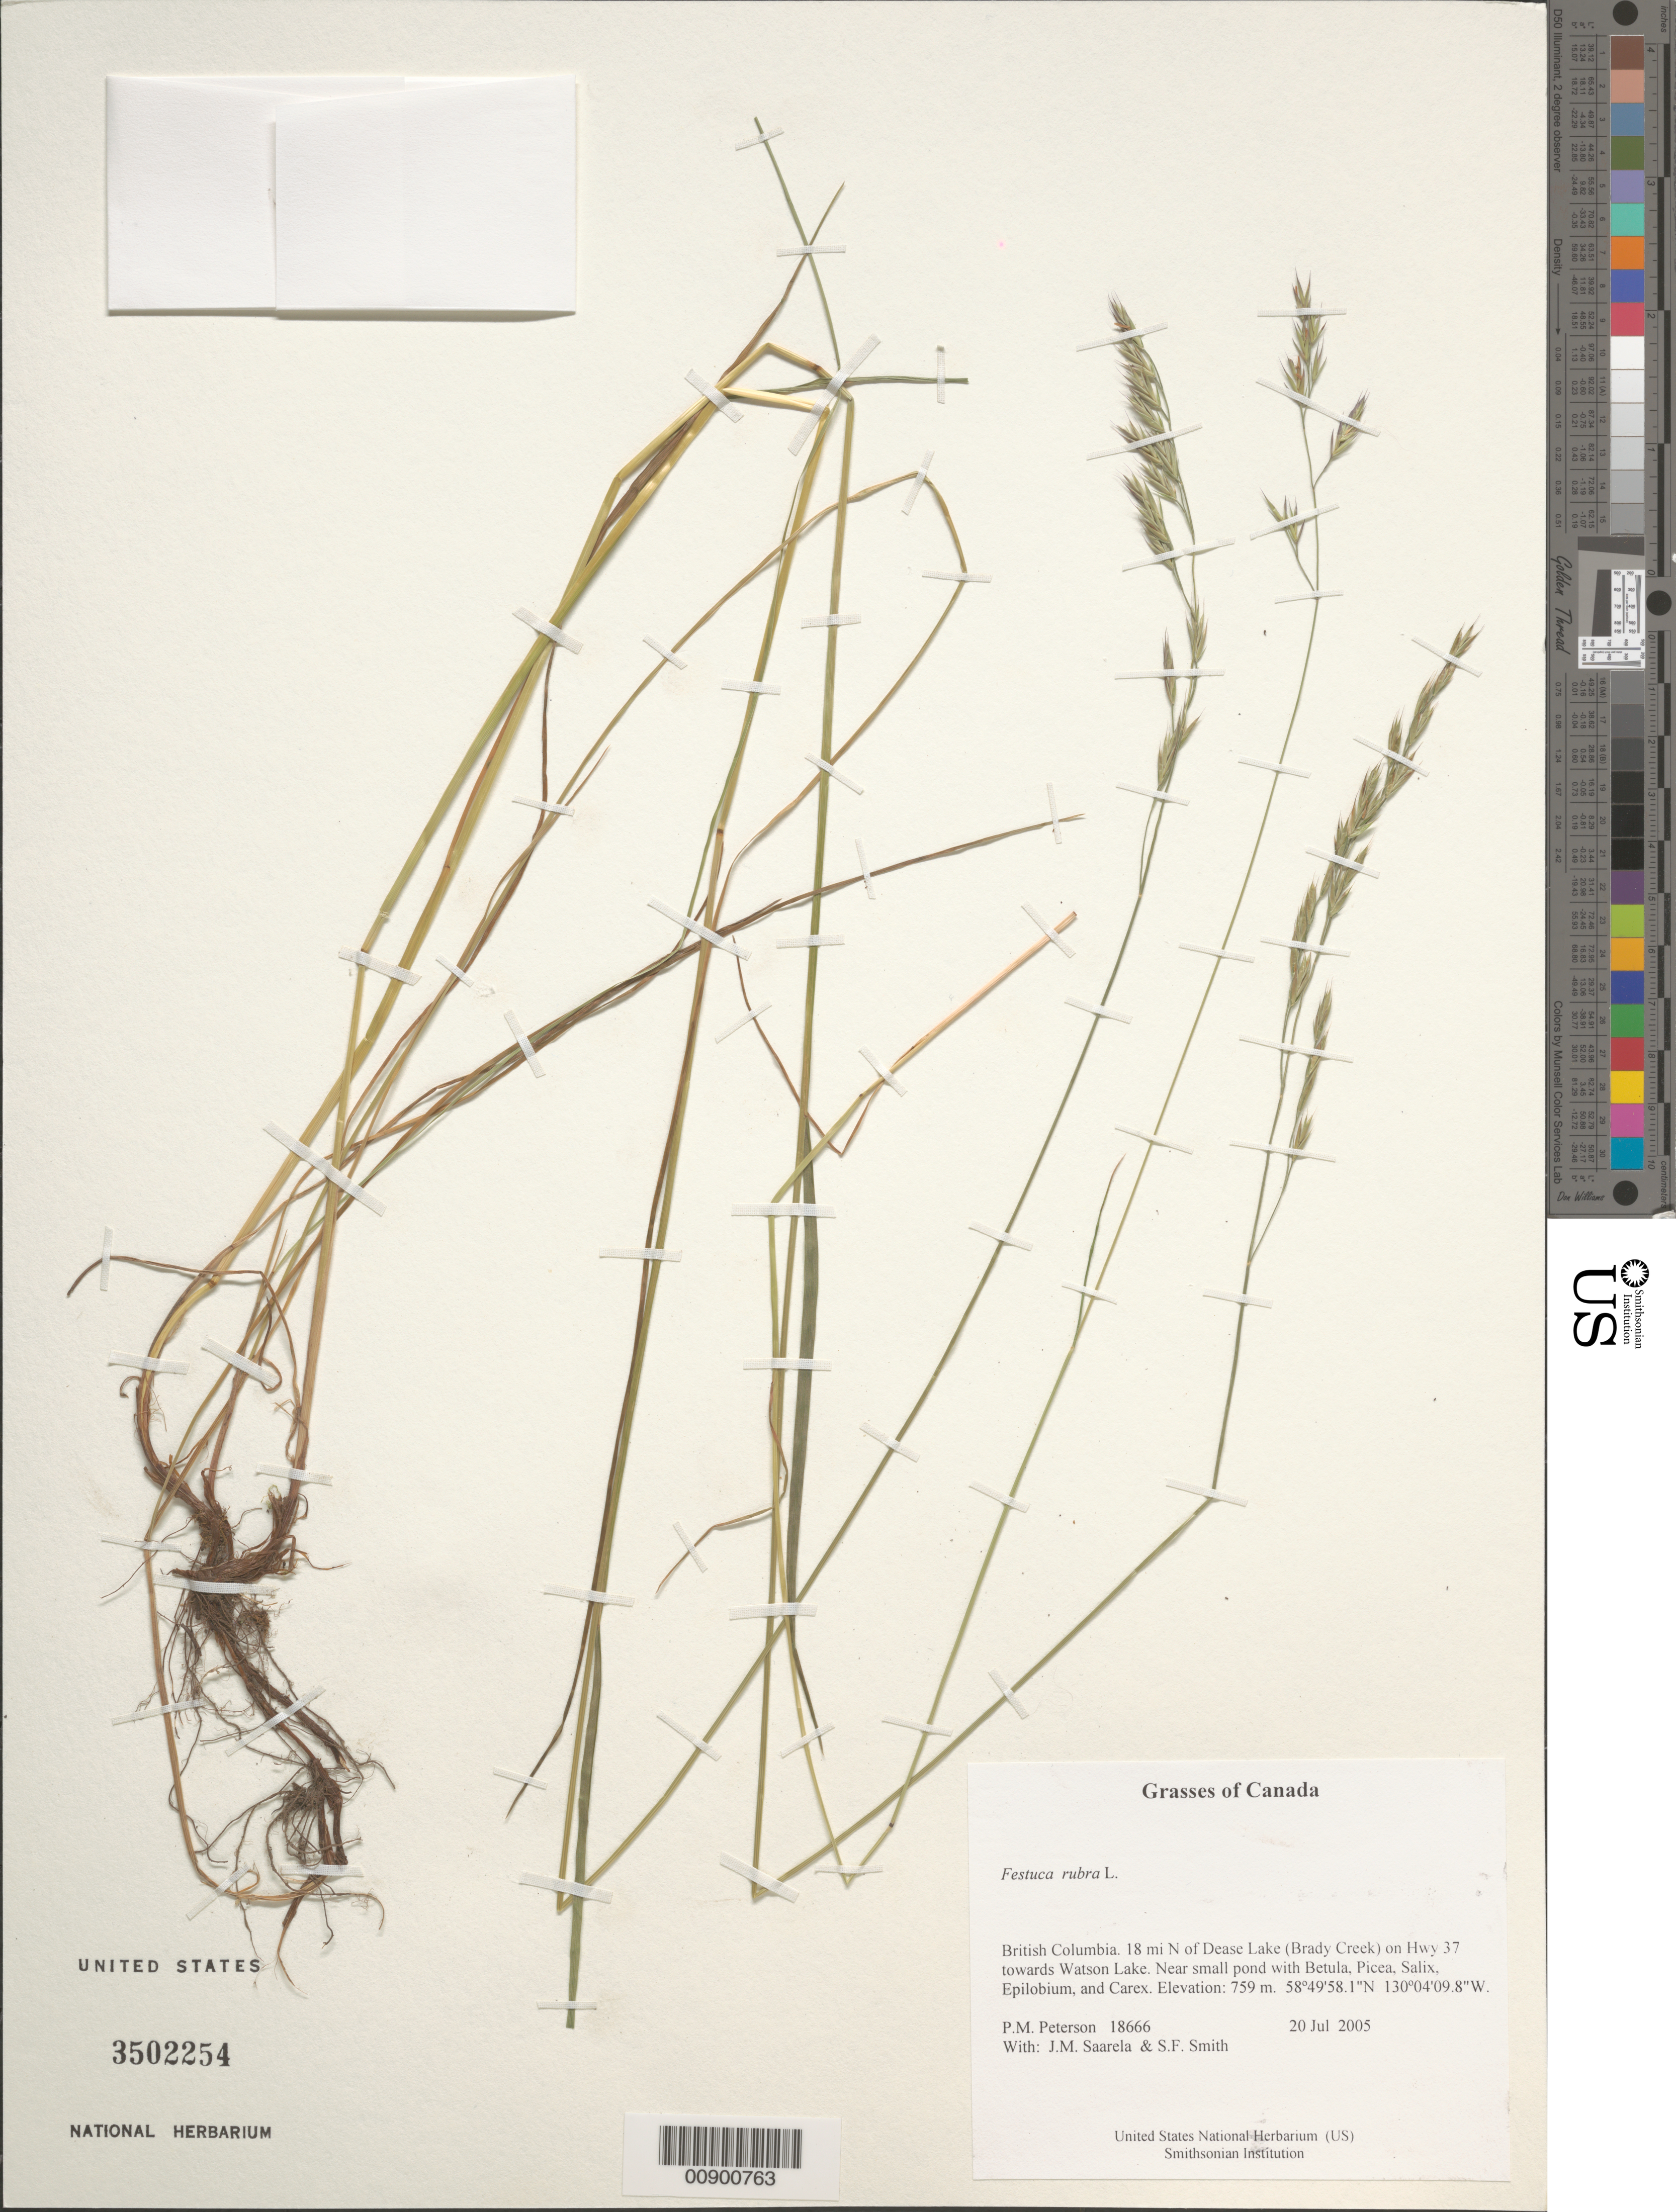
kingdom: Plantae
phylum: Tracheophyta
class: Liliopsida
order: Poales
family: Poaceae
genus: Festuca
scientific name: Festuca rubra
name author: L.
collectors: P. M. Peterson, J. Saarela & S.F. Smith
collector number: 18666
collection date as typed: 20 Jul 2004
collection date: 2004-07-20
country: Canada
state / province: British Columbia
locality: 18 mi N of Dease Lake (Brady Creek) on Hwy 37 towards Watson Lake. Near small pond with Betula, Picea, Salix, Epilobium, and Carex.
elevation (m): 759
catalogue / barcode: US 3502254